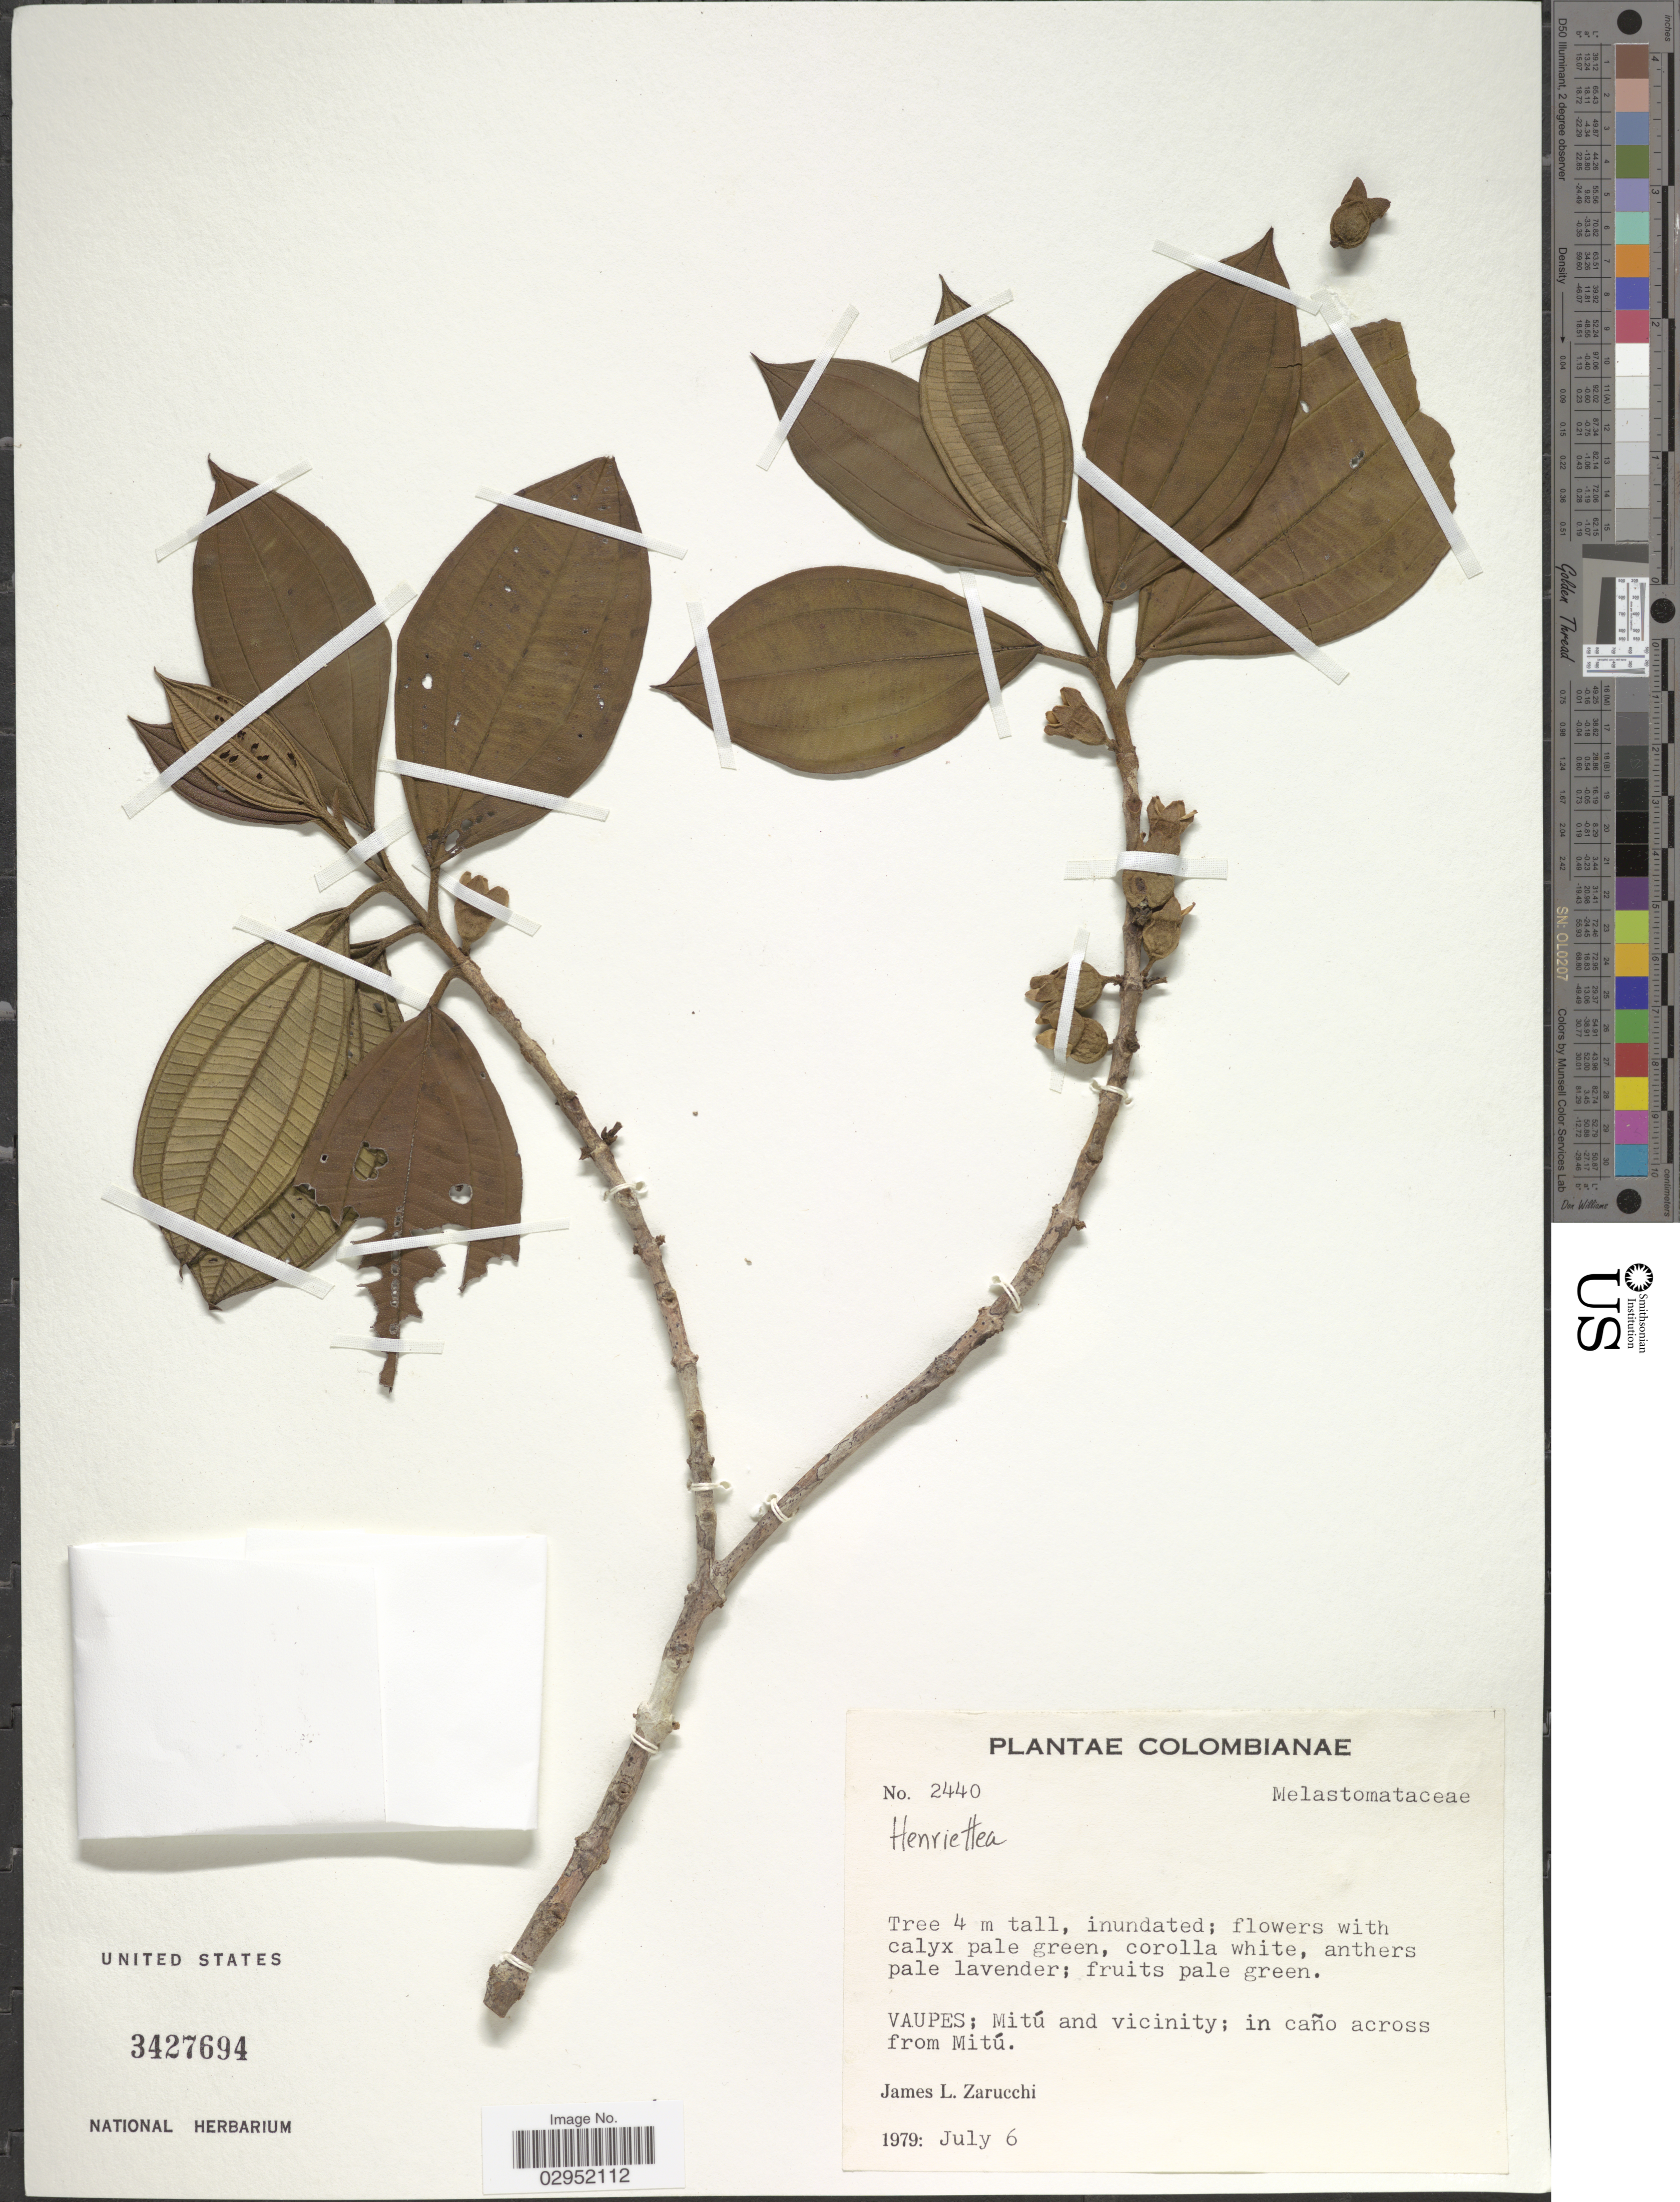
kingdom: Plantae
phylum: Tracheophyta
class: Magnoliopsida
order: Myrtales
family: Melastomataceae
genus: Henriettea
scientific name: Henriettea sp.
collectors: J. L. Zarucchi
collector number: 2440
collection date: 1979-07-06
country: Colombia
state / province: Vaupés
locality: Mitú and vicinity; in caño across from Mitú.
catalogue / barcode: US 3427694